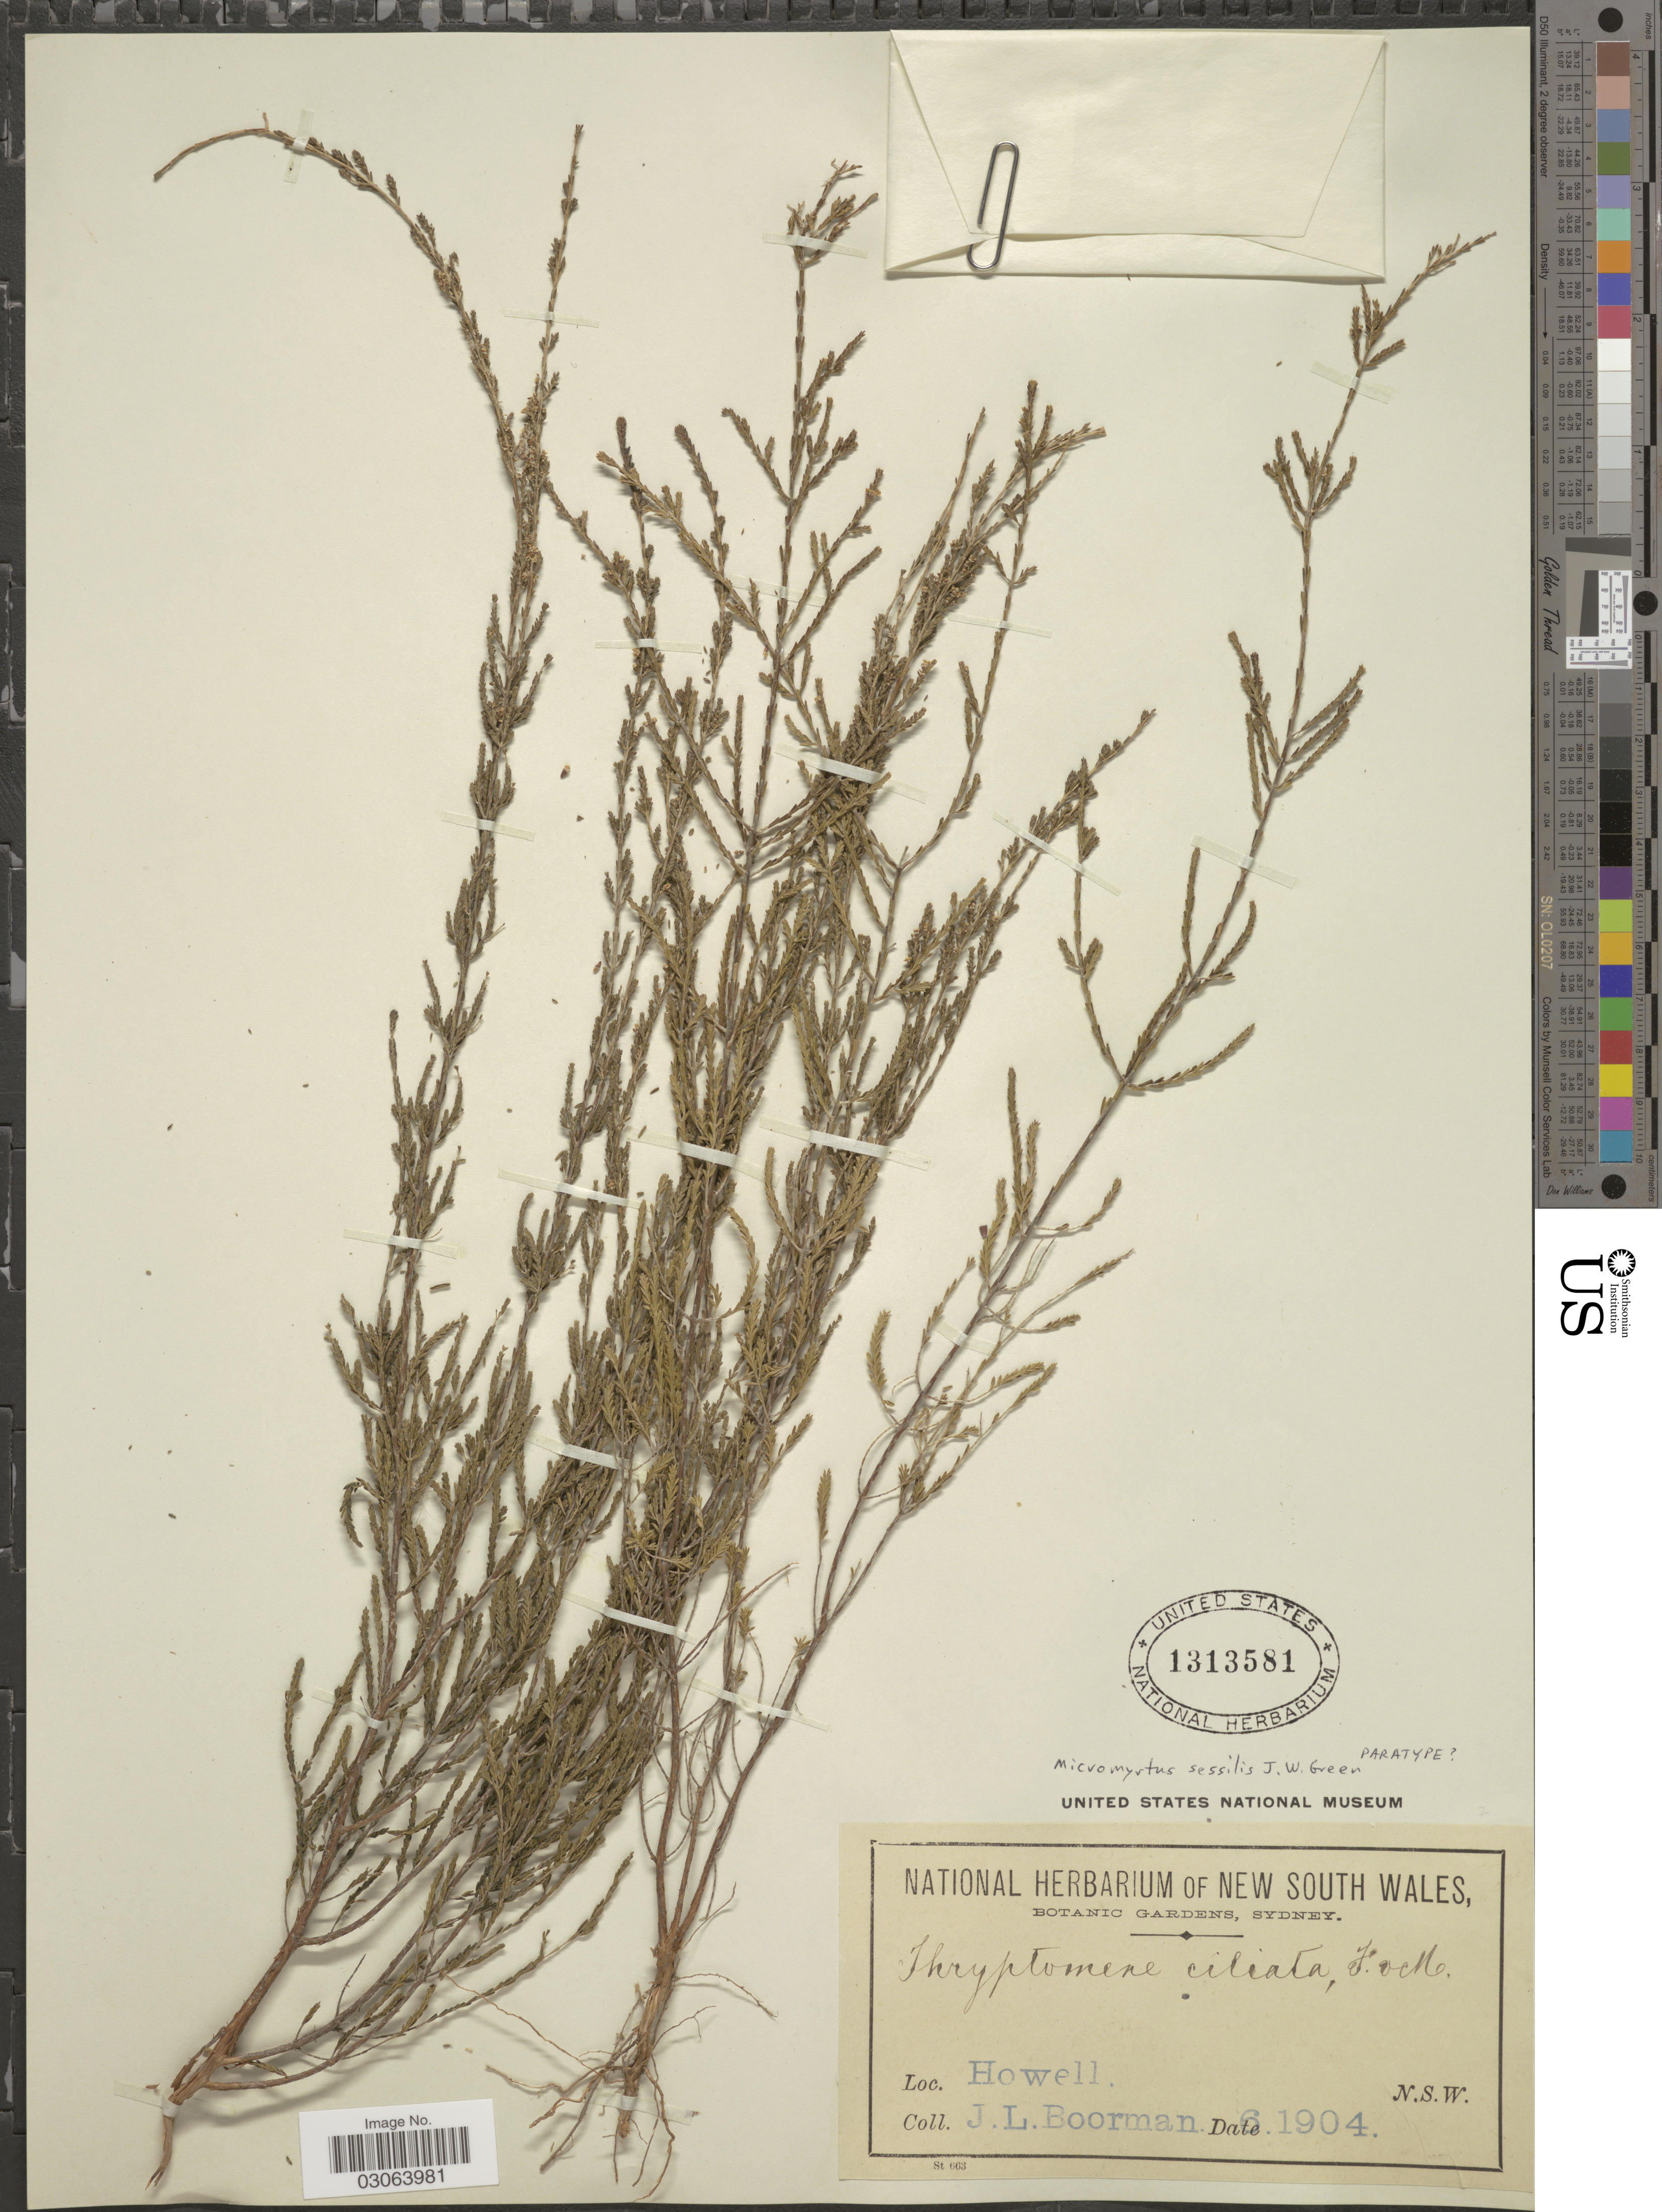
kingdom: Plantae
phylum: Tracheophyta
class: Magnoliopsida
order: Myrtales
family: Myrtaceae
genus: Micromyrtus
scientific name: Micromyrtus sessilis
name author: J.W. Green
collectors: J. Boorman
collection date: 1904-06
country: Australia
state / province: New South Wales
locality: Howell.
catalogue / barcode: US 1313581